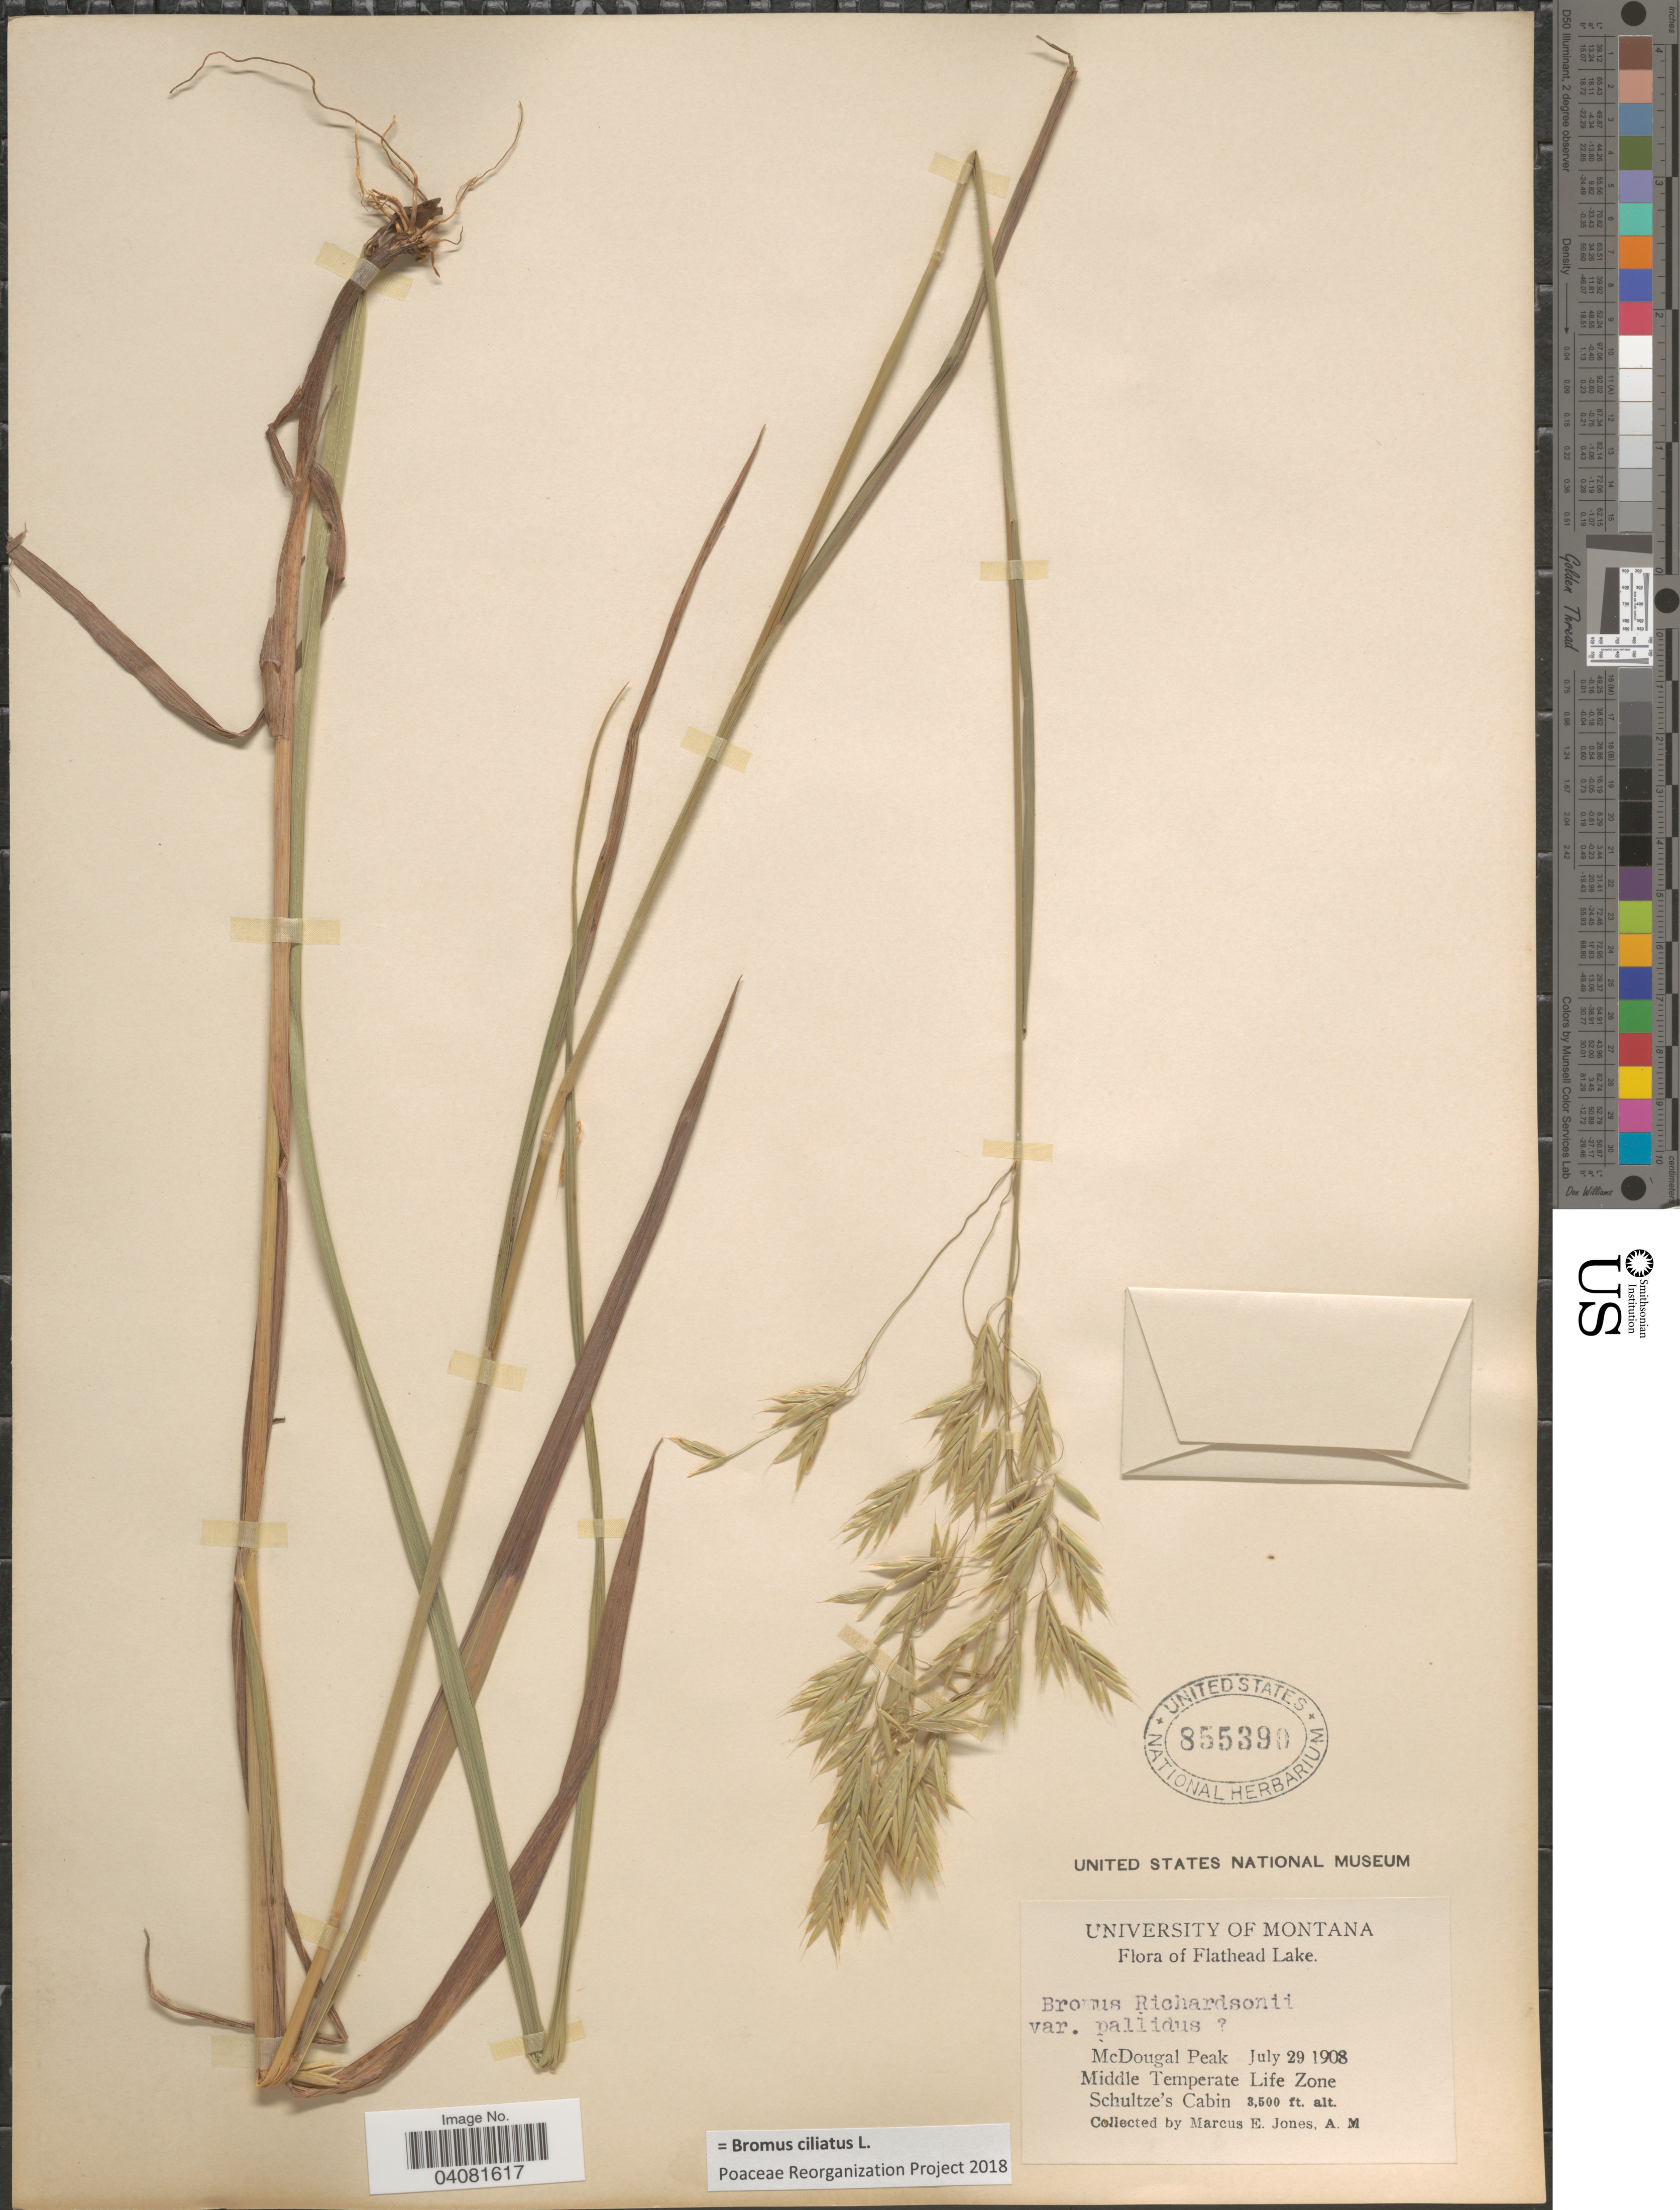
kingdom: Plantae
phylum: Tracheophyta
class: Liliopsida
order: Poales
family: Poaceae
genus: Bromus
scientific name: Bromus ciliatus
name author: L.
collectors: M. E. Jones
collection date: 1908-07-29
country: United States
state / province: Montana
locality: Flathead Lake. McDougal Peak. Middle Temperate Life Zone. Schultze's Cabin.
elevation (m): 1067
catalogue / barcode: US 855390